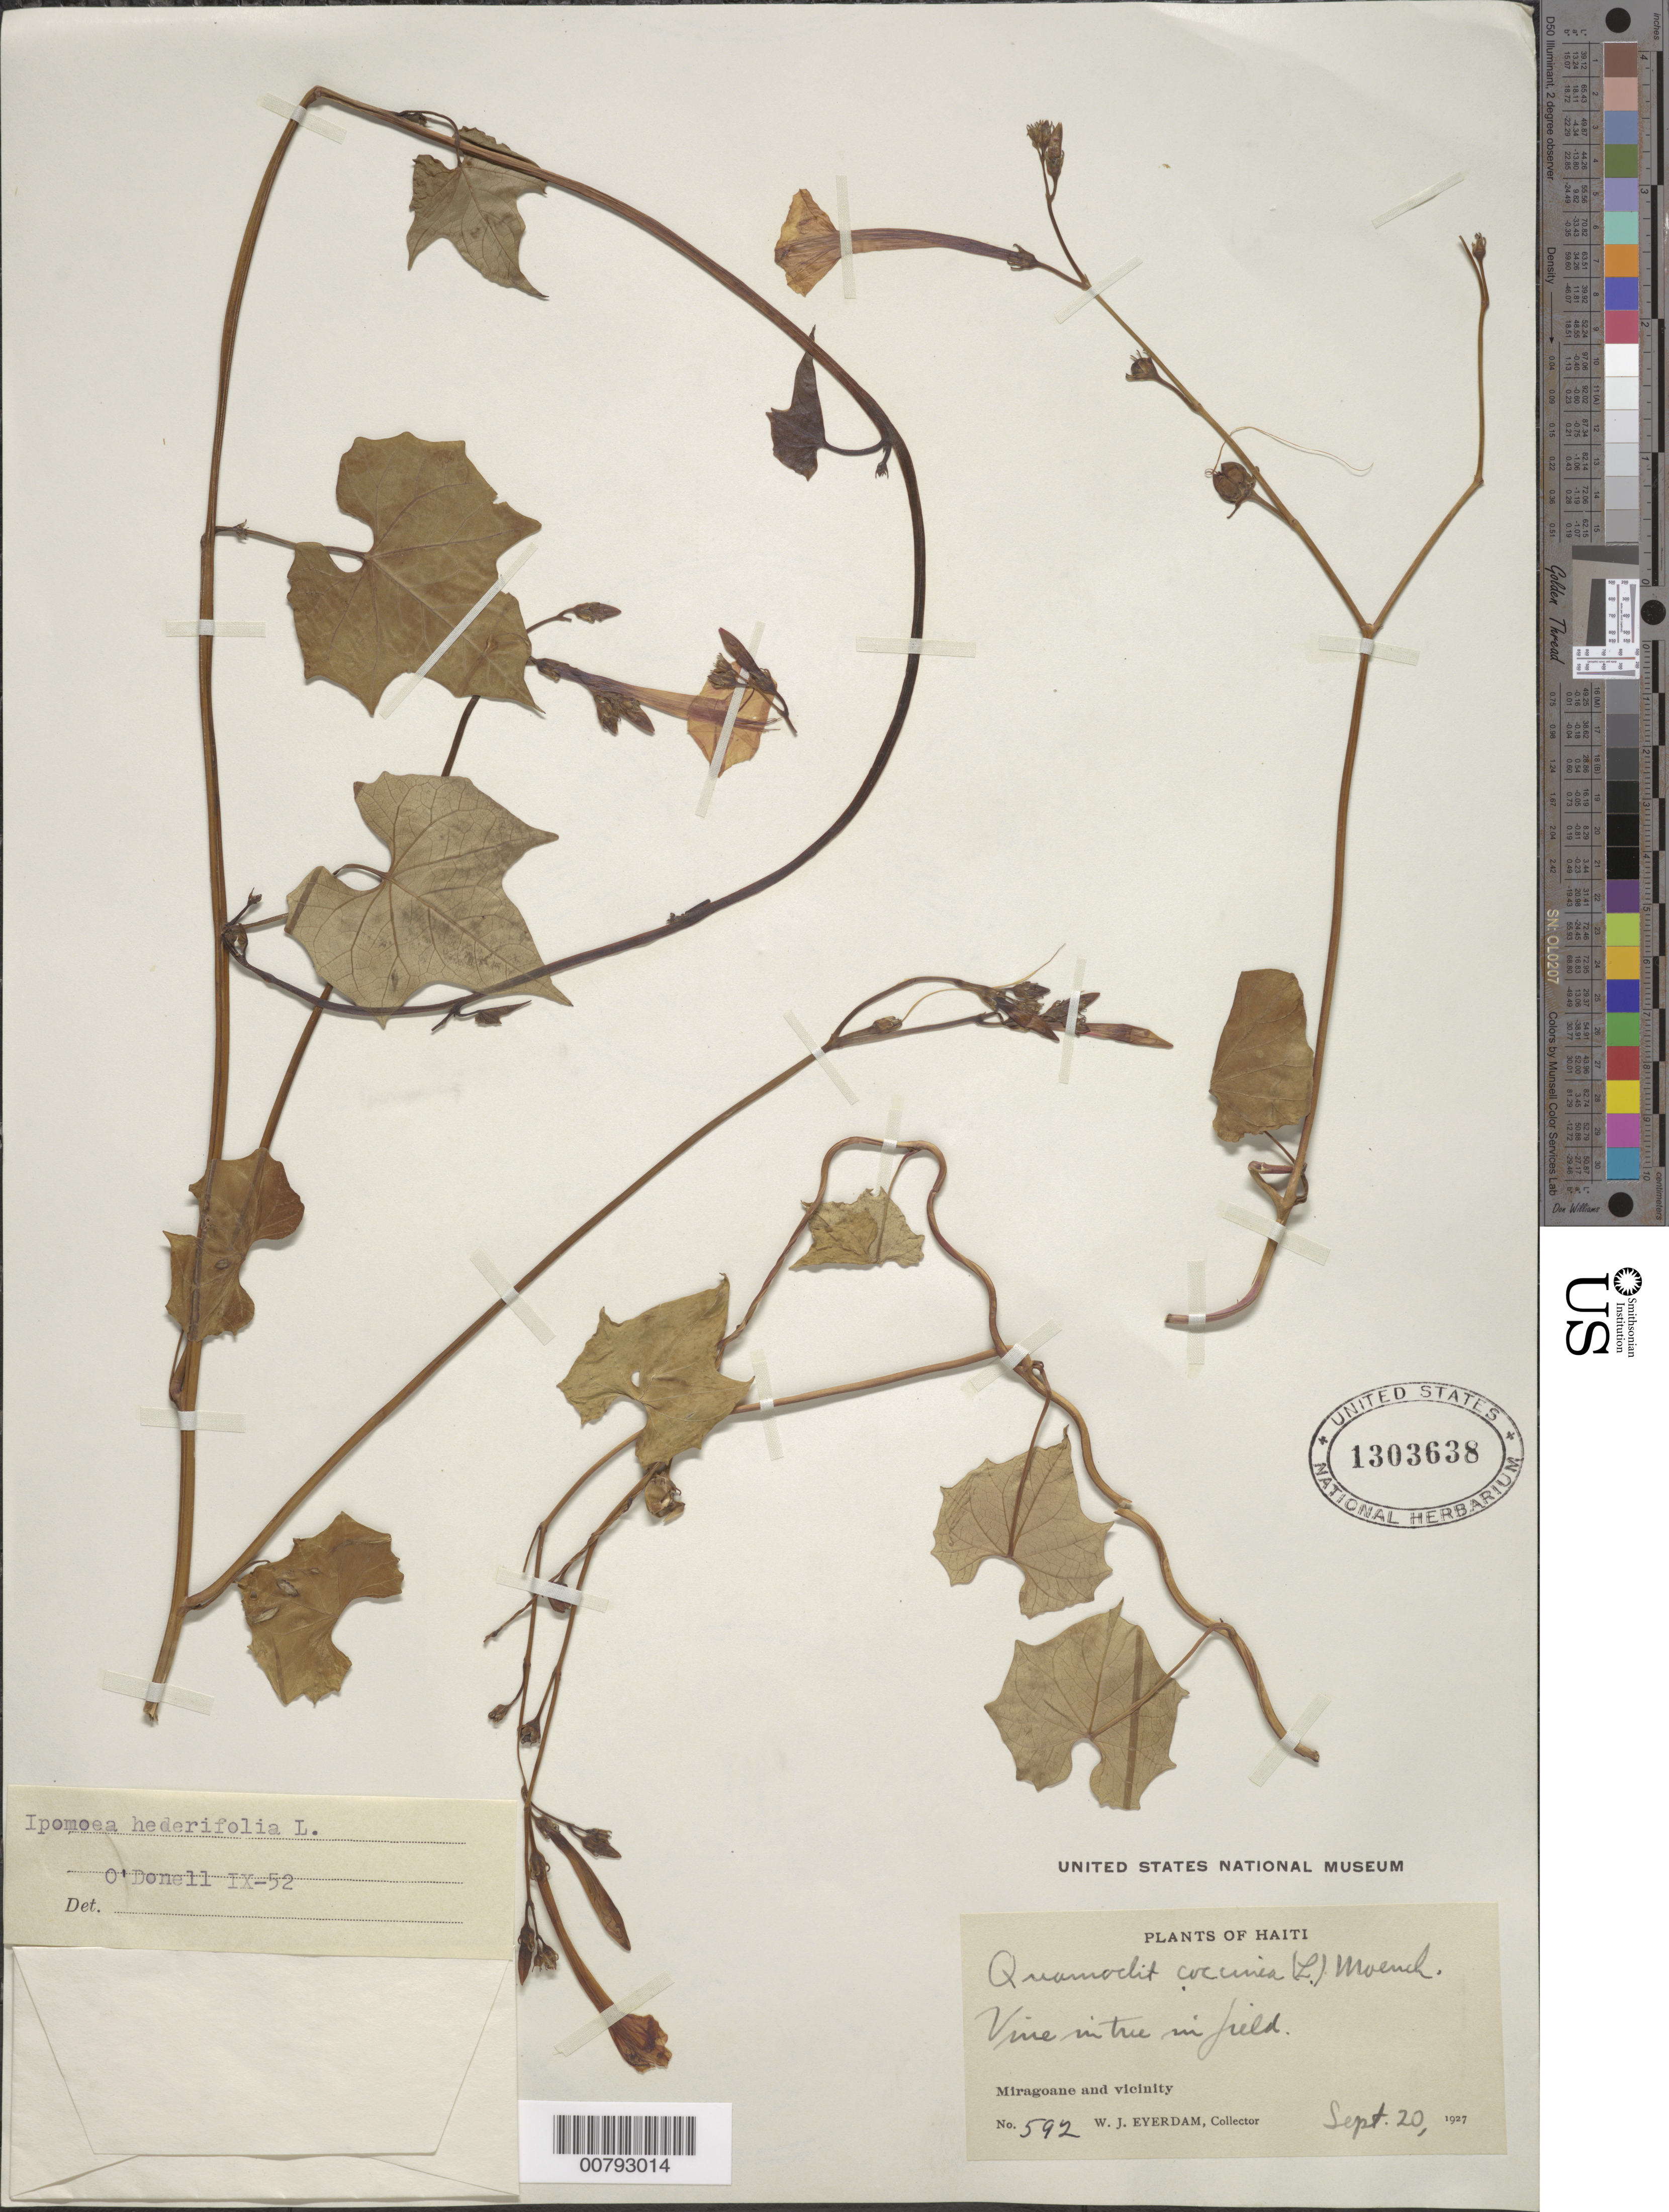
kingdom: Plantae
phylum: Tracheophyta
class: Magnoliopsida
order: Solanales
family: Convolvulaceae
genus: Ipomoea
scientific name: Ipomoea hederifolia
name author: L.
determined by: O'Donnell, --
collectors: W. J. Eyerdam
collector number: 592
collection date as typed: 20 Sep 1927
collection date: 1927-09-20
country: Haiti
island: Hispaniola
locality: Miragoane and vicinity.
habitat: In field.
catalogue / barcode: US 1303638